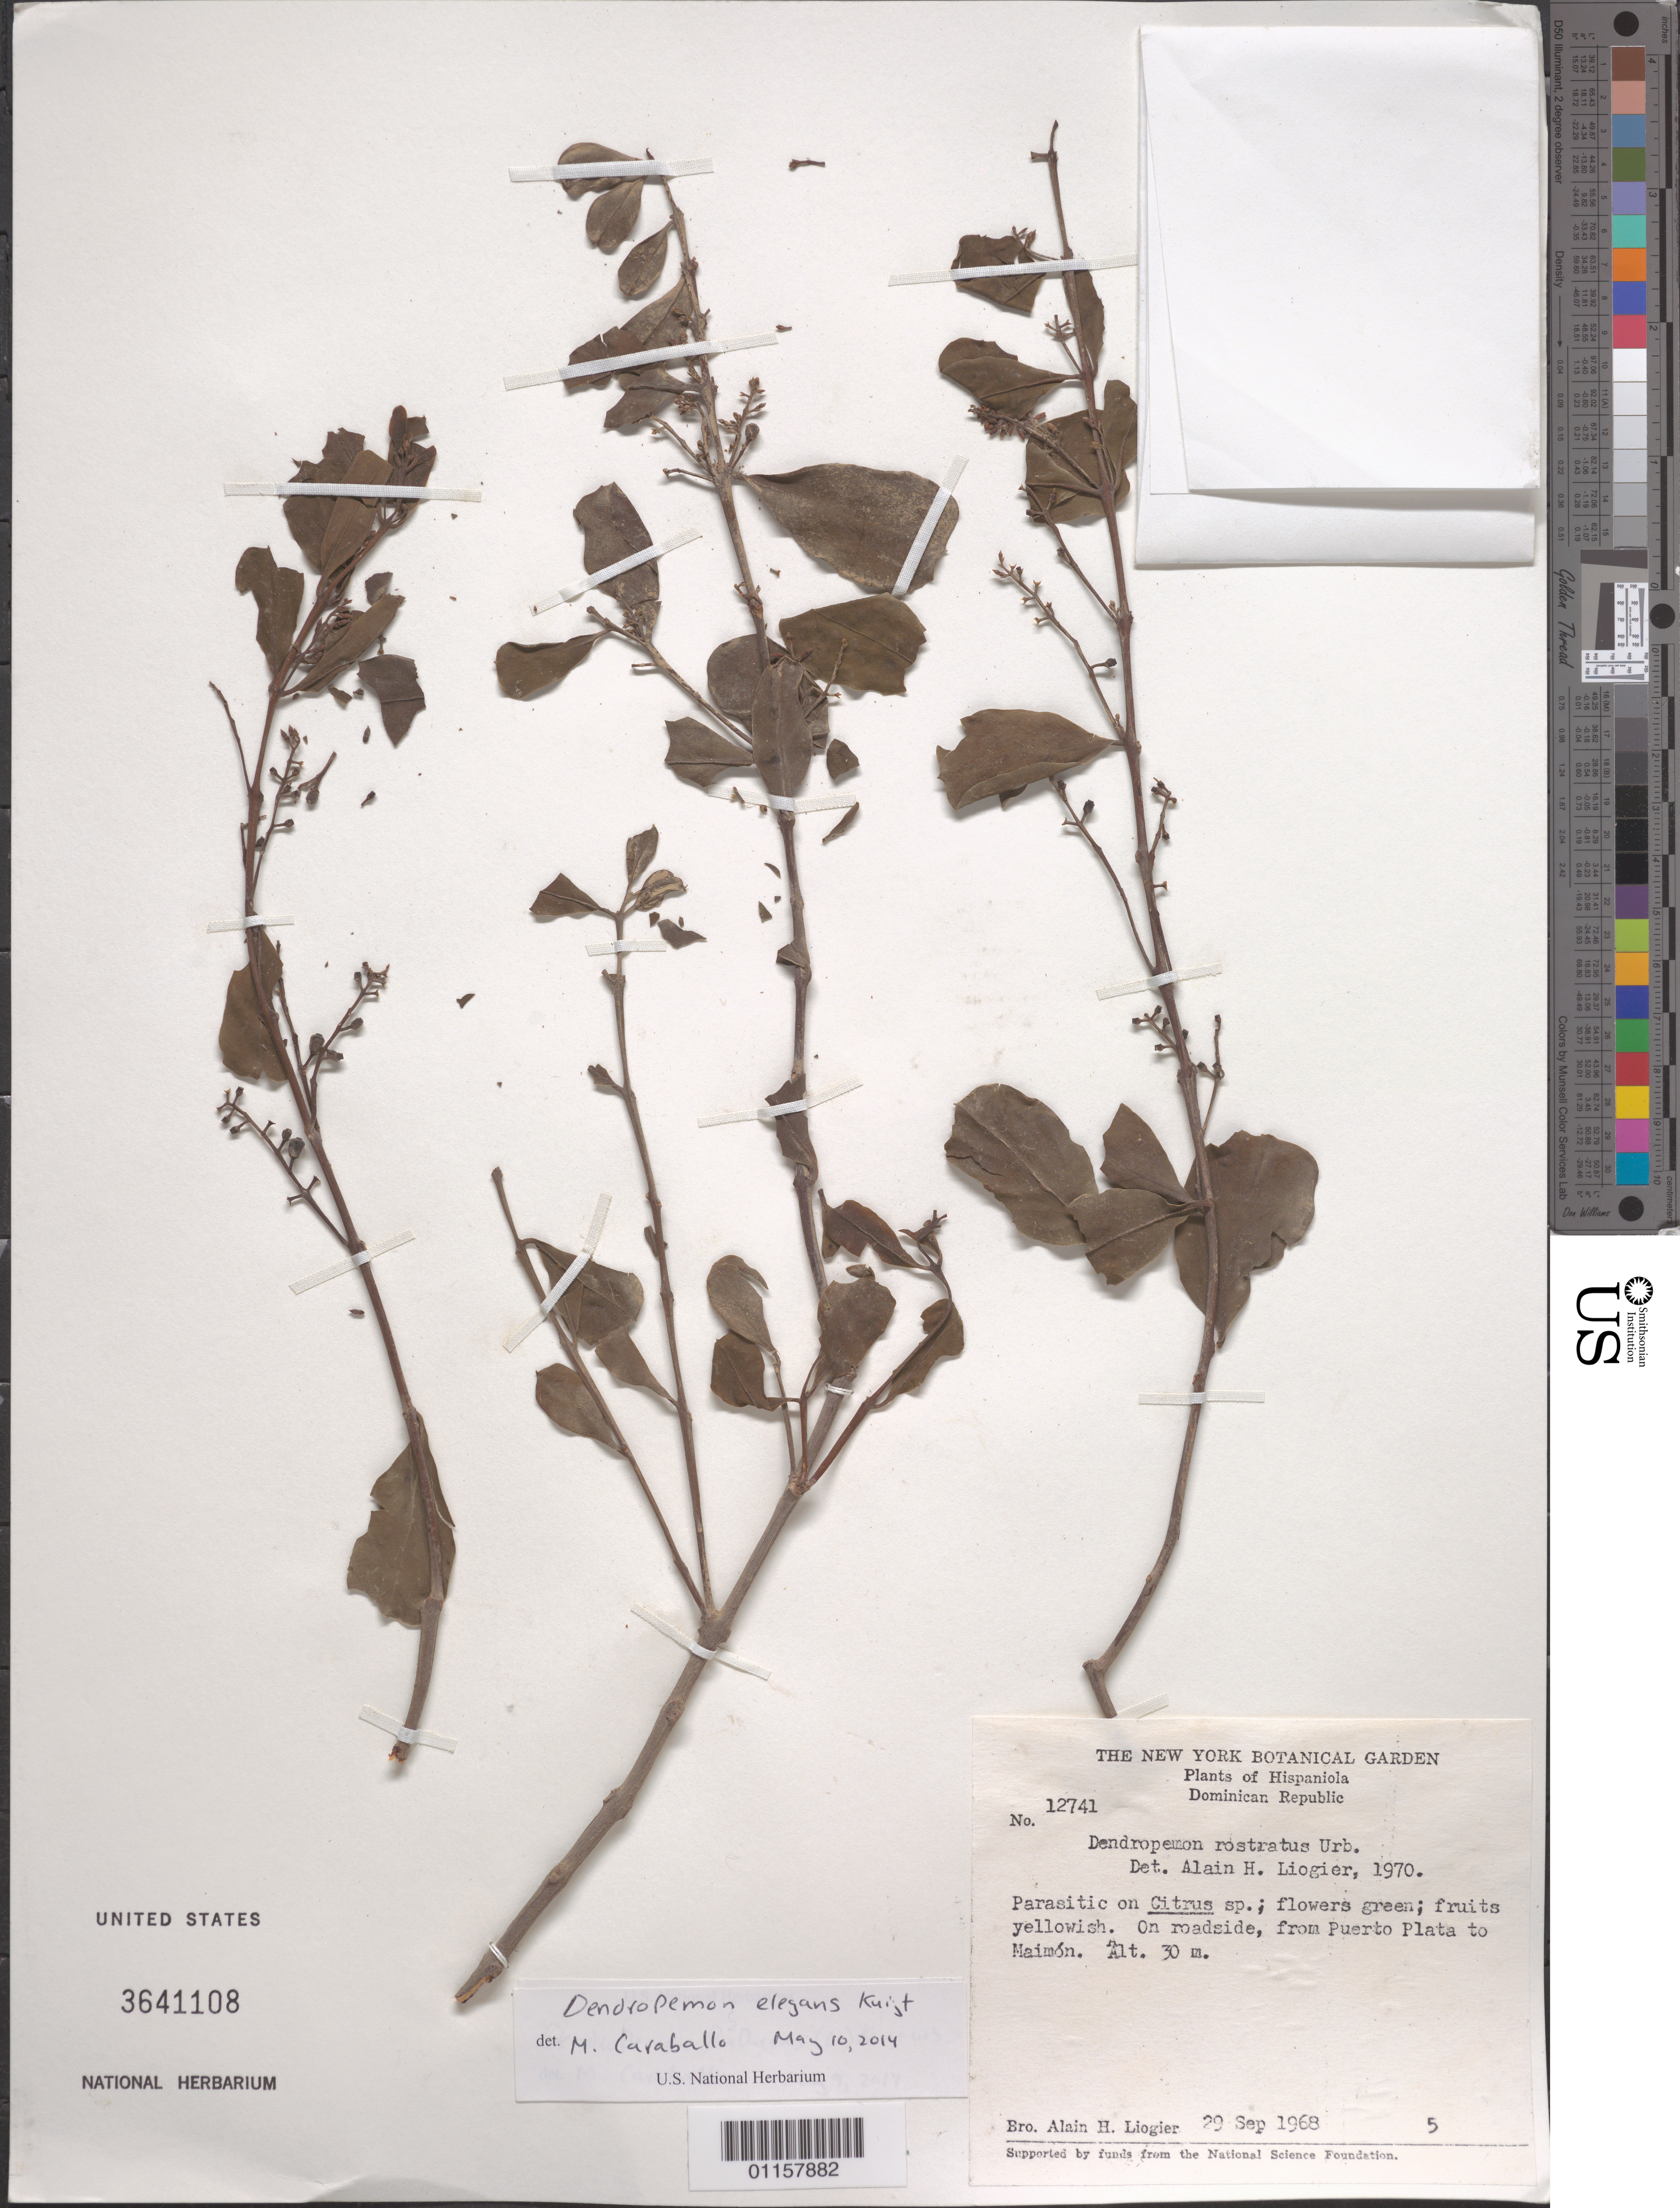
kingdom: Plantae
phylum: Tracheophyta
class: Magnoliopsida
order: Santalales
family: Loranthaceae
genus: Dendropemon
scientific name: Dendropemon elegans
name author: Kuijt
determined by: Caraballo-Ortiz, Marcos A., (MISS), University of Mississippi (UNITED STATES)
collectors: A. H. Liogier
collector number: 12741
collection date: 1968-09-29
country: Dominican Republic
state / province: Puerto Plata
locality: Puerto Plata to Maimón.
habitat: On roadside.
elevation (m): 30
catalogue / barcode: US 3641108